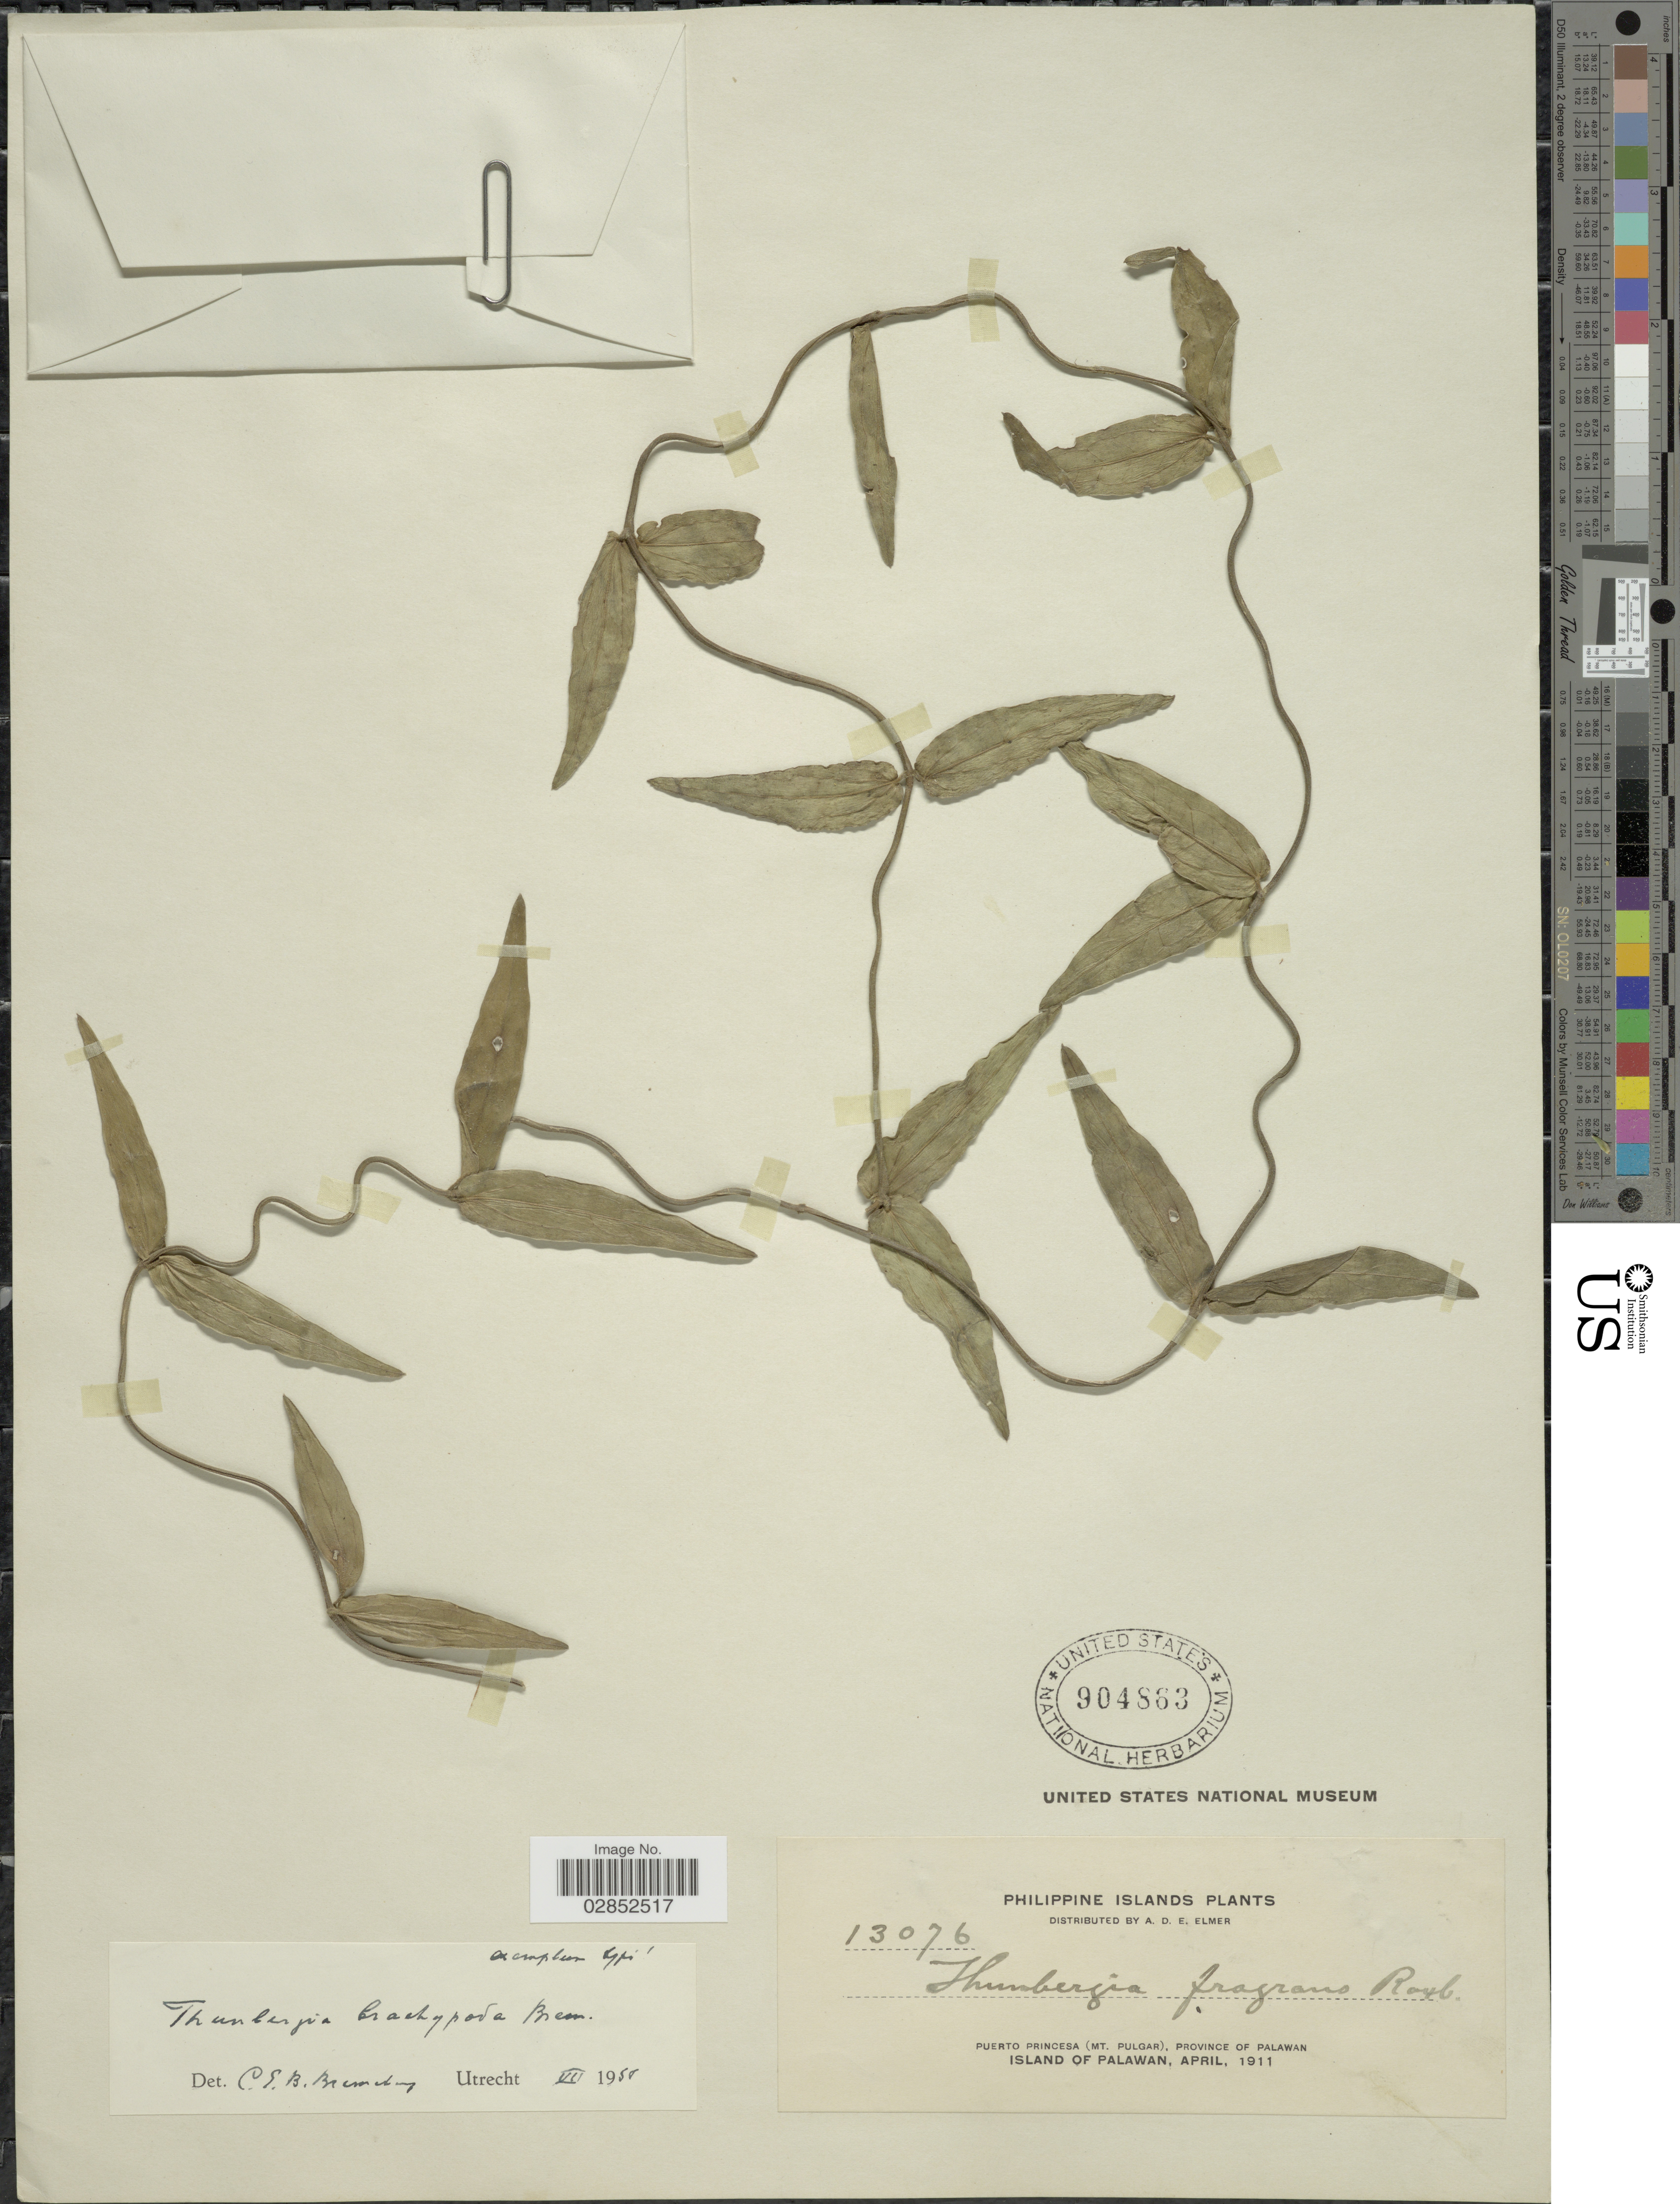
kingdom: Plantae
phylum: Tracheophyta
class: Magnoliopsida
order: Lamiales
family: Acanthaceae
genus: Thunbergia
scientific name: Thunbergia brachypoda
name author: Bremek.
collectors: A. D. E. Elmer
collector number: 13076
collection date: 1911-04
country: Philippines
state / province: Mimaropa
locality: Puerto Princesa (Mt. Pulgar), Province of Palawan, Island of Palawan.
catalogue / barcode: US 904863